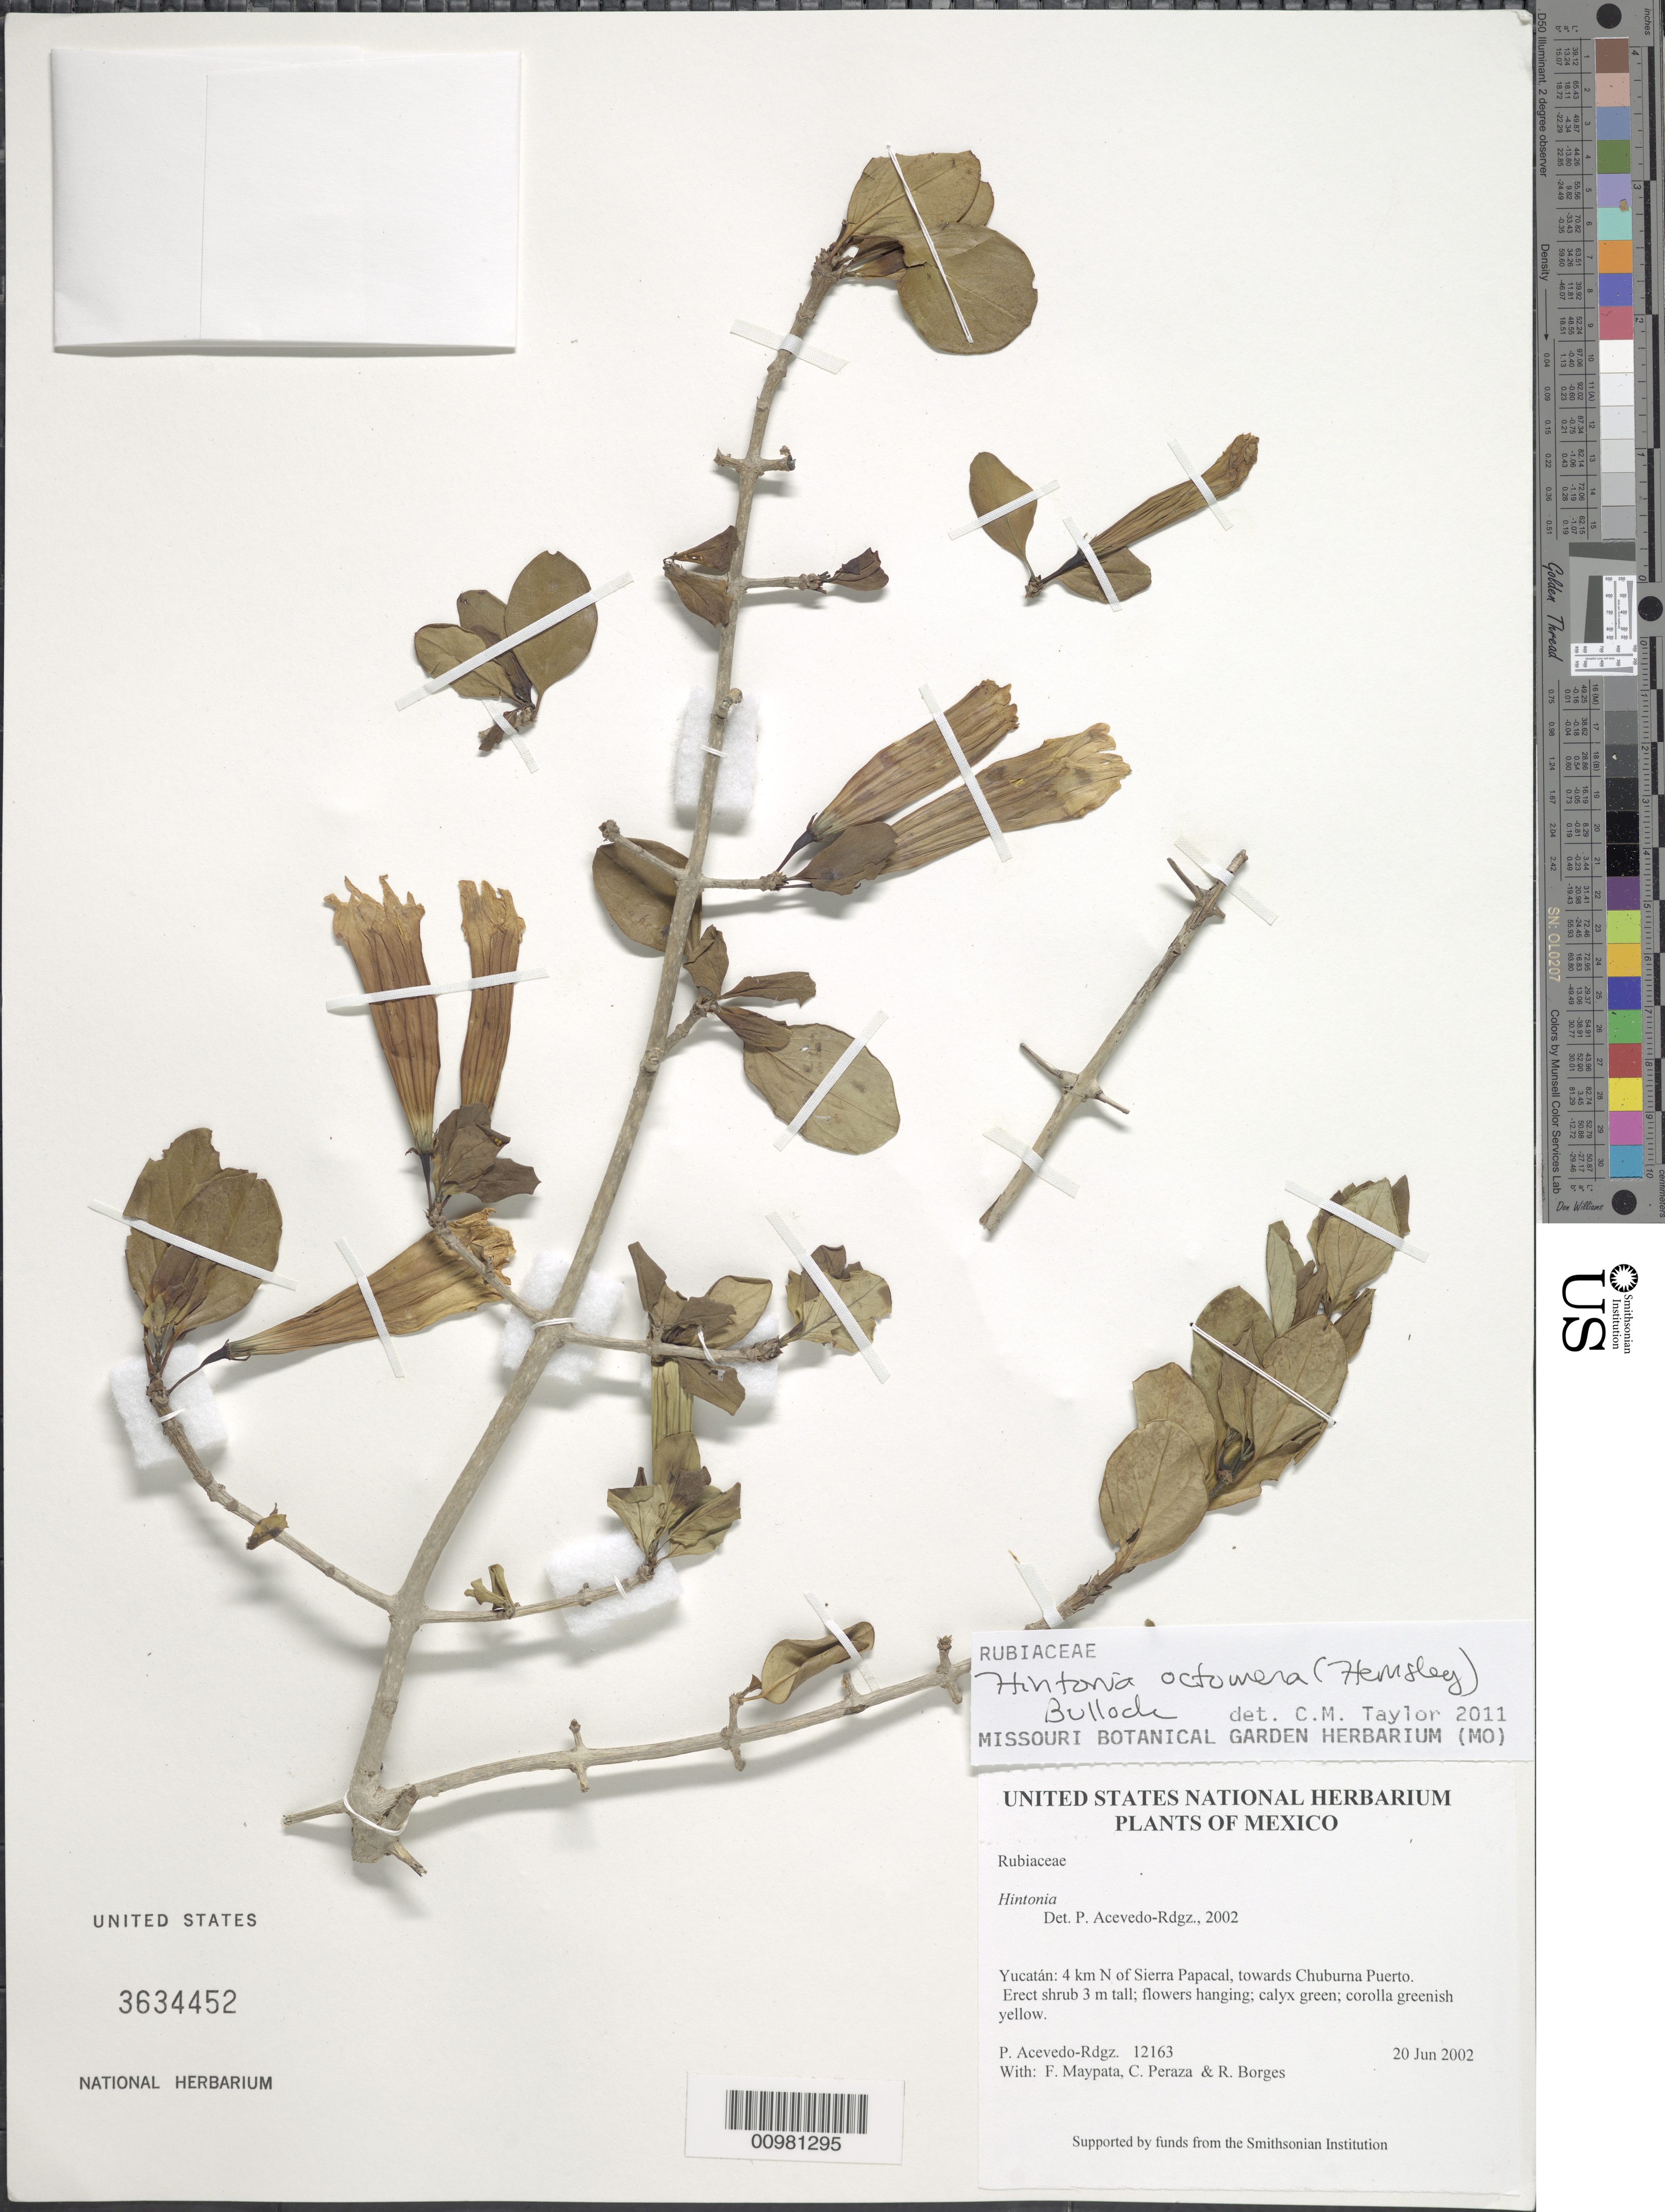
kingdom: Plantae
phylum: Tracheophyta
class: Magnoliopsida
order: Gentianales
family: Rubiaceae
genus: Hintonia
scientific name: Hintonia octomera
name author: (Hemsl.) Bullock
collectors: P. Acevedo-Rodr., F. Maypata, C. Peraza & R. Borges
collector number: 12163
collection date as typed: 20 Jun 2002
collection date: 2002-06-20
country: Mexico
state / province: Yucatán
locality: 4 km N of Sierra Papacal, towards Chuburna Puerto.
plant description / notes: US, NY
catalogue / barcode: US 3634452